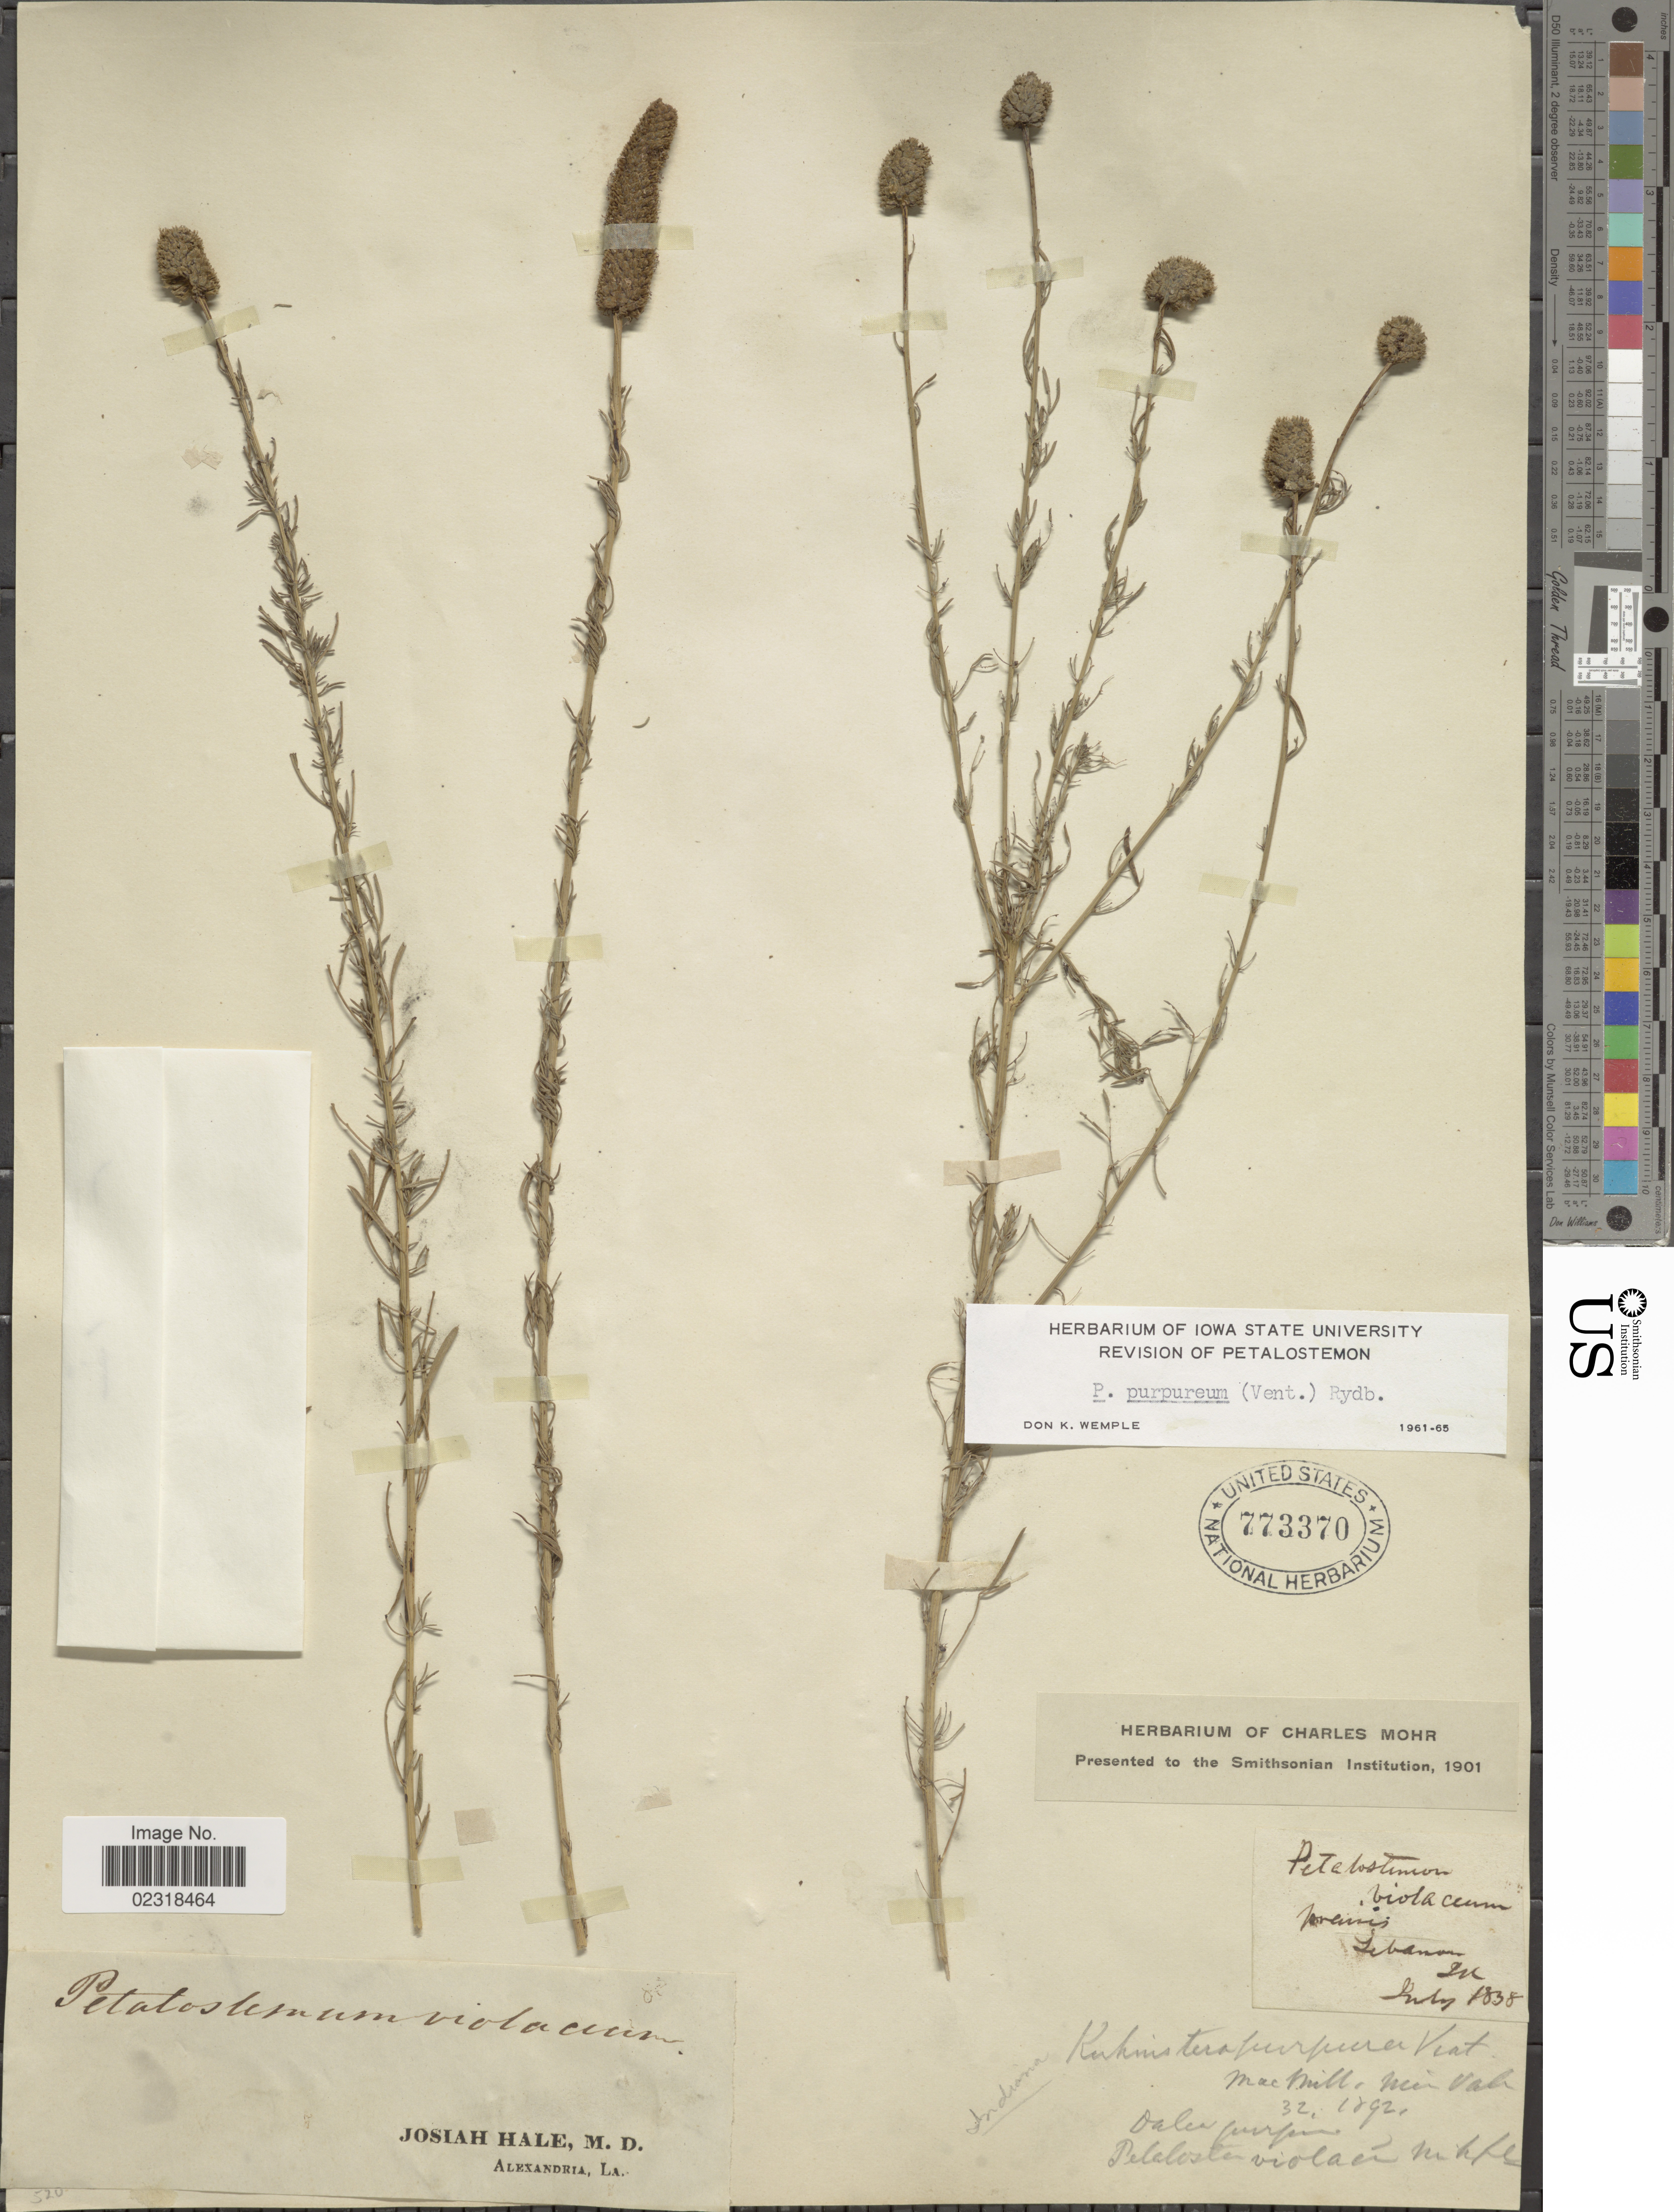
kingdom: Plantae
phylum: Tracheophyta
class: Magnoliopsida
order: Fabales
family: Fabaceae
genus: Dalea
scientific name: Dalea purpurea var. purpurea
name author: Vent.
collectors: J. Hale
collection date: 1838-07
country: Lebanon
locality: Lebanon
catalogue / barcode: US 773370